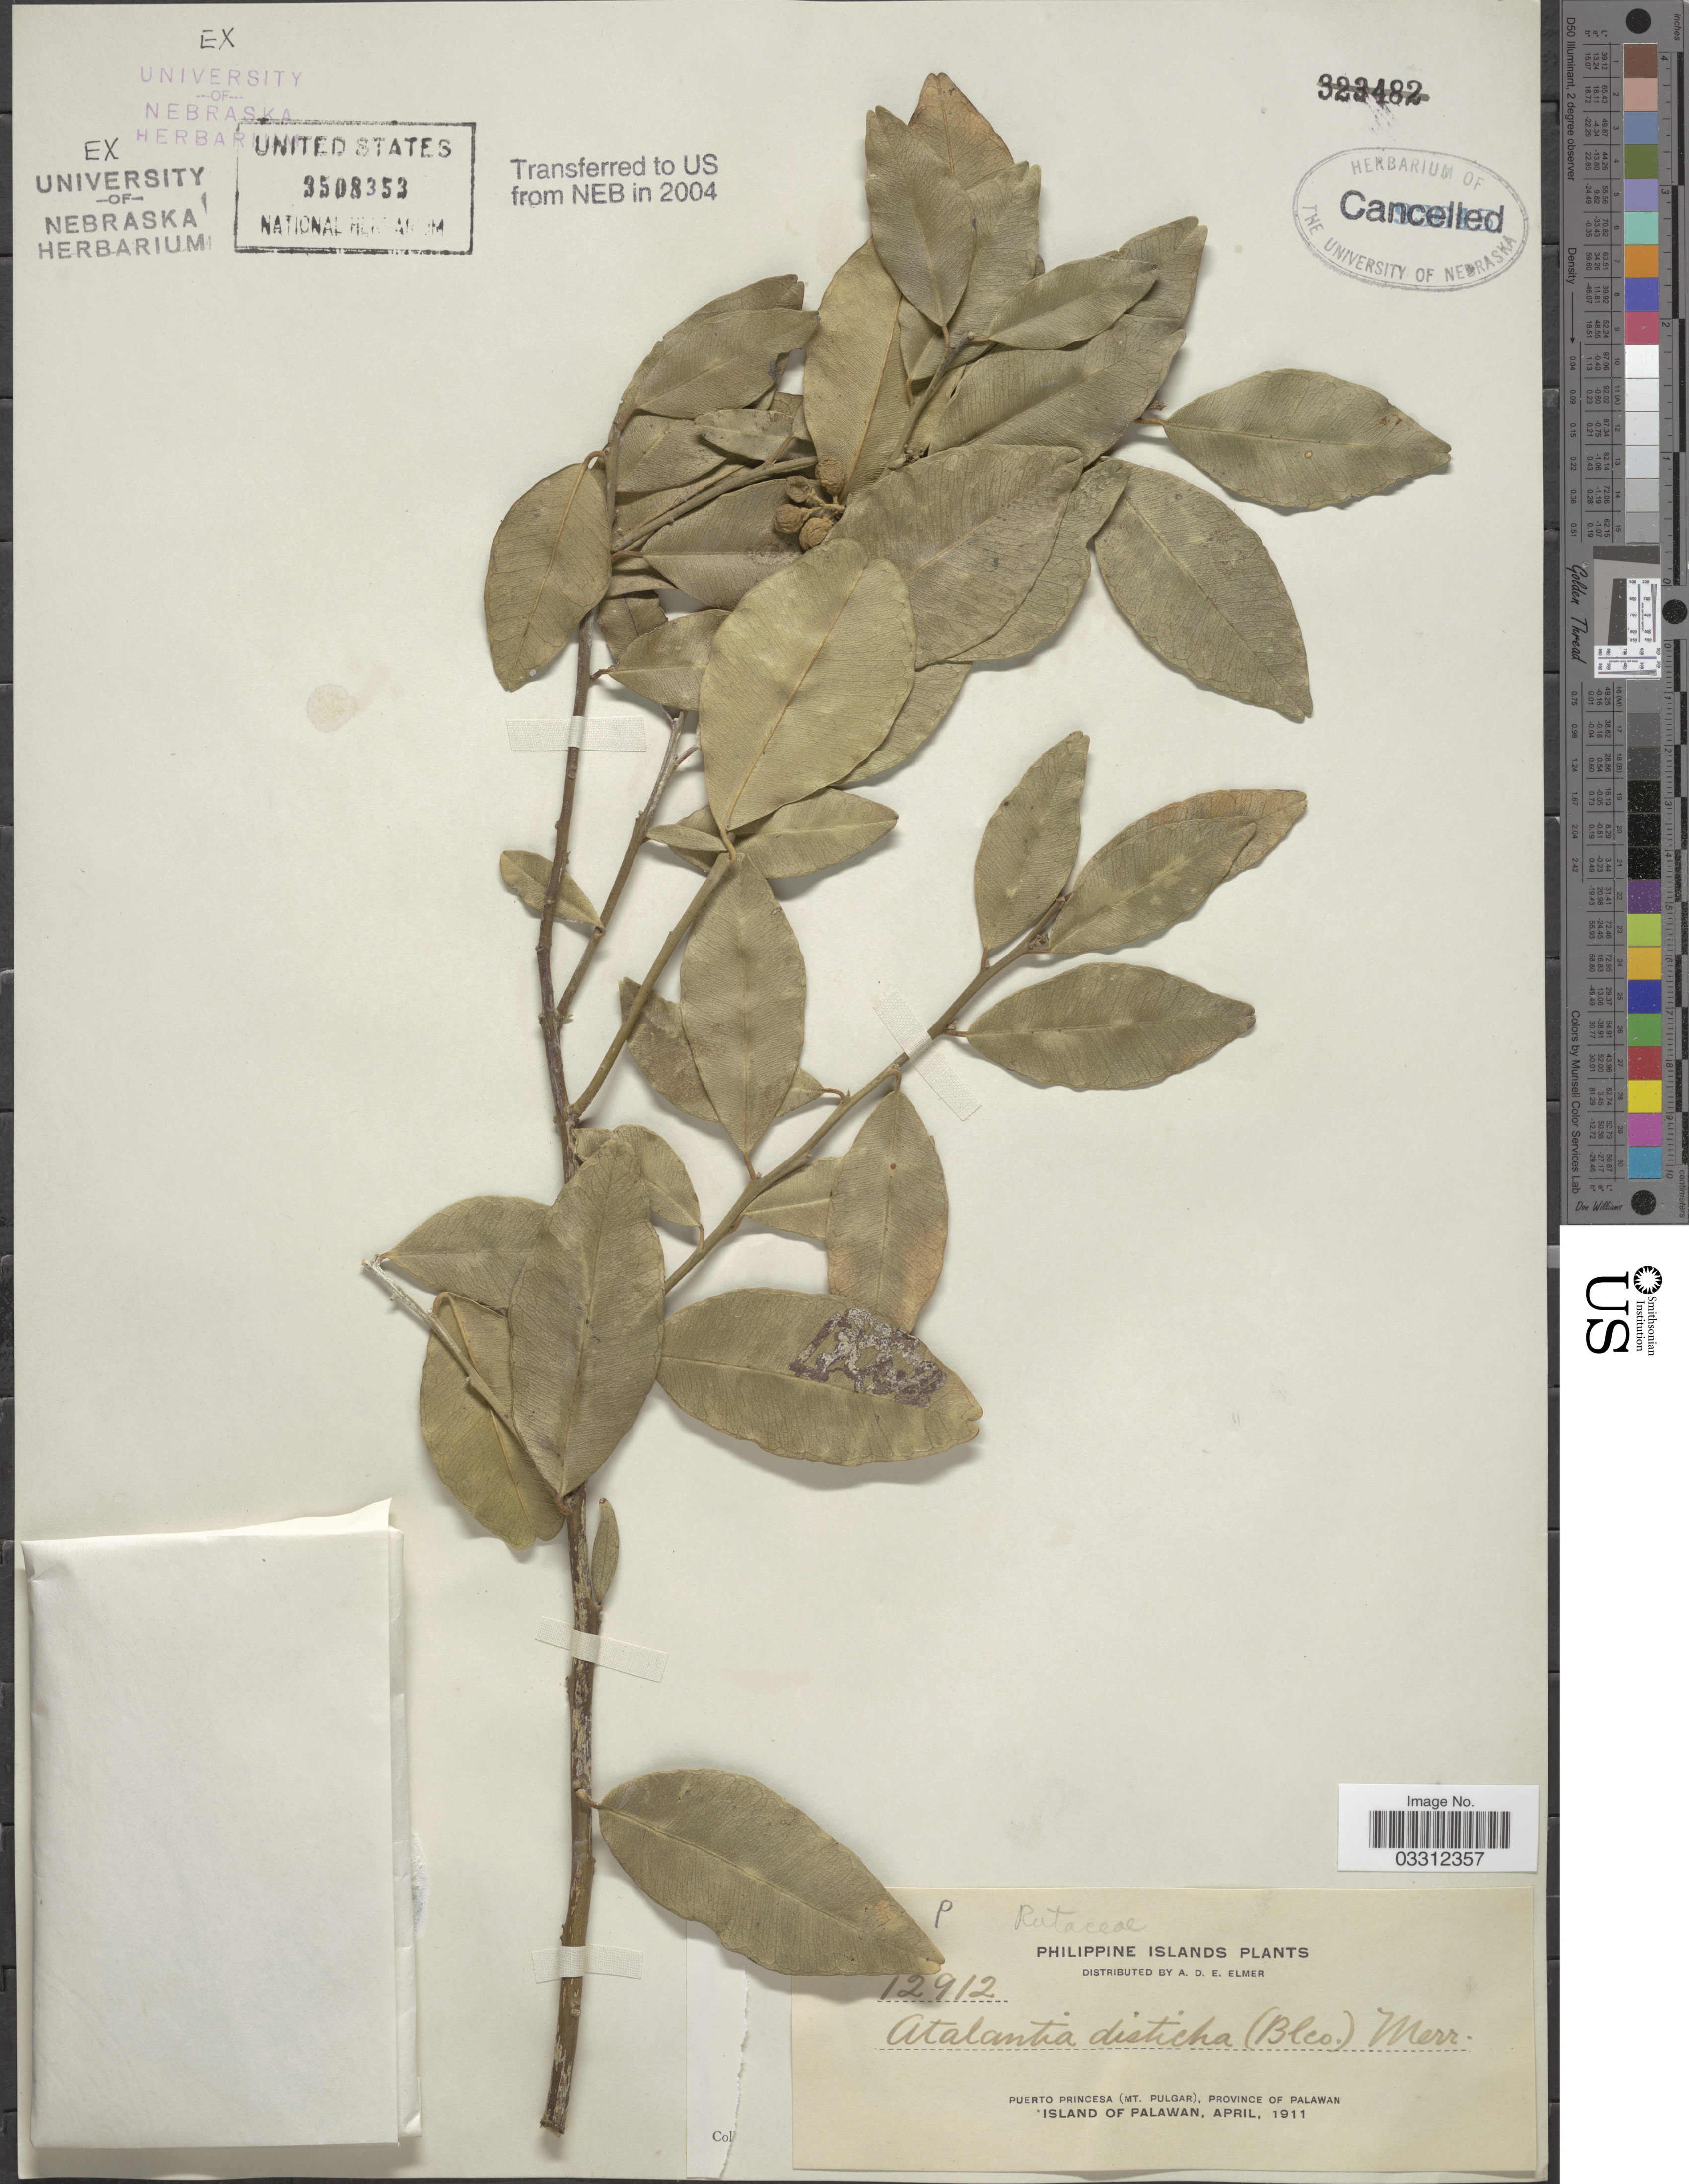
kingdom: Plantae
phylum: Tracheophyta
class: Magnoliopsida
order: Sapindales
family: Rutaceae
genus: Atalantia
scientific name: Atalantia racemosa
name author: Wight ex Hook.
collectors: A. D. E. Elmer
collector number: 12912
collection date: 1911-04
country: Philippines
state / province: Mimaropa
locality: Puerto Princesa (Mt. Pulgar), Province of Palawan. Island of Palawan.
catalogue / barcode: US 3508353